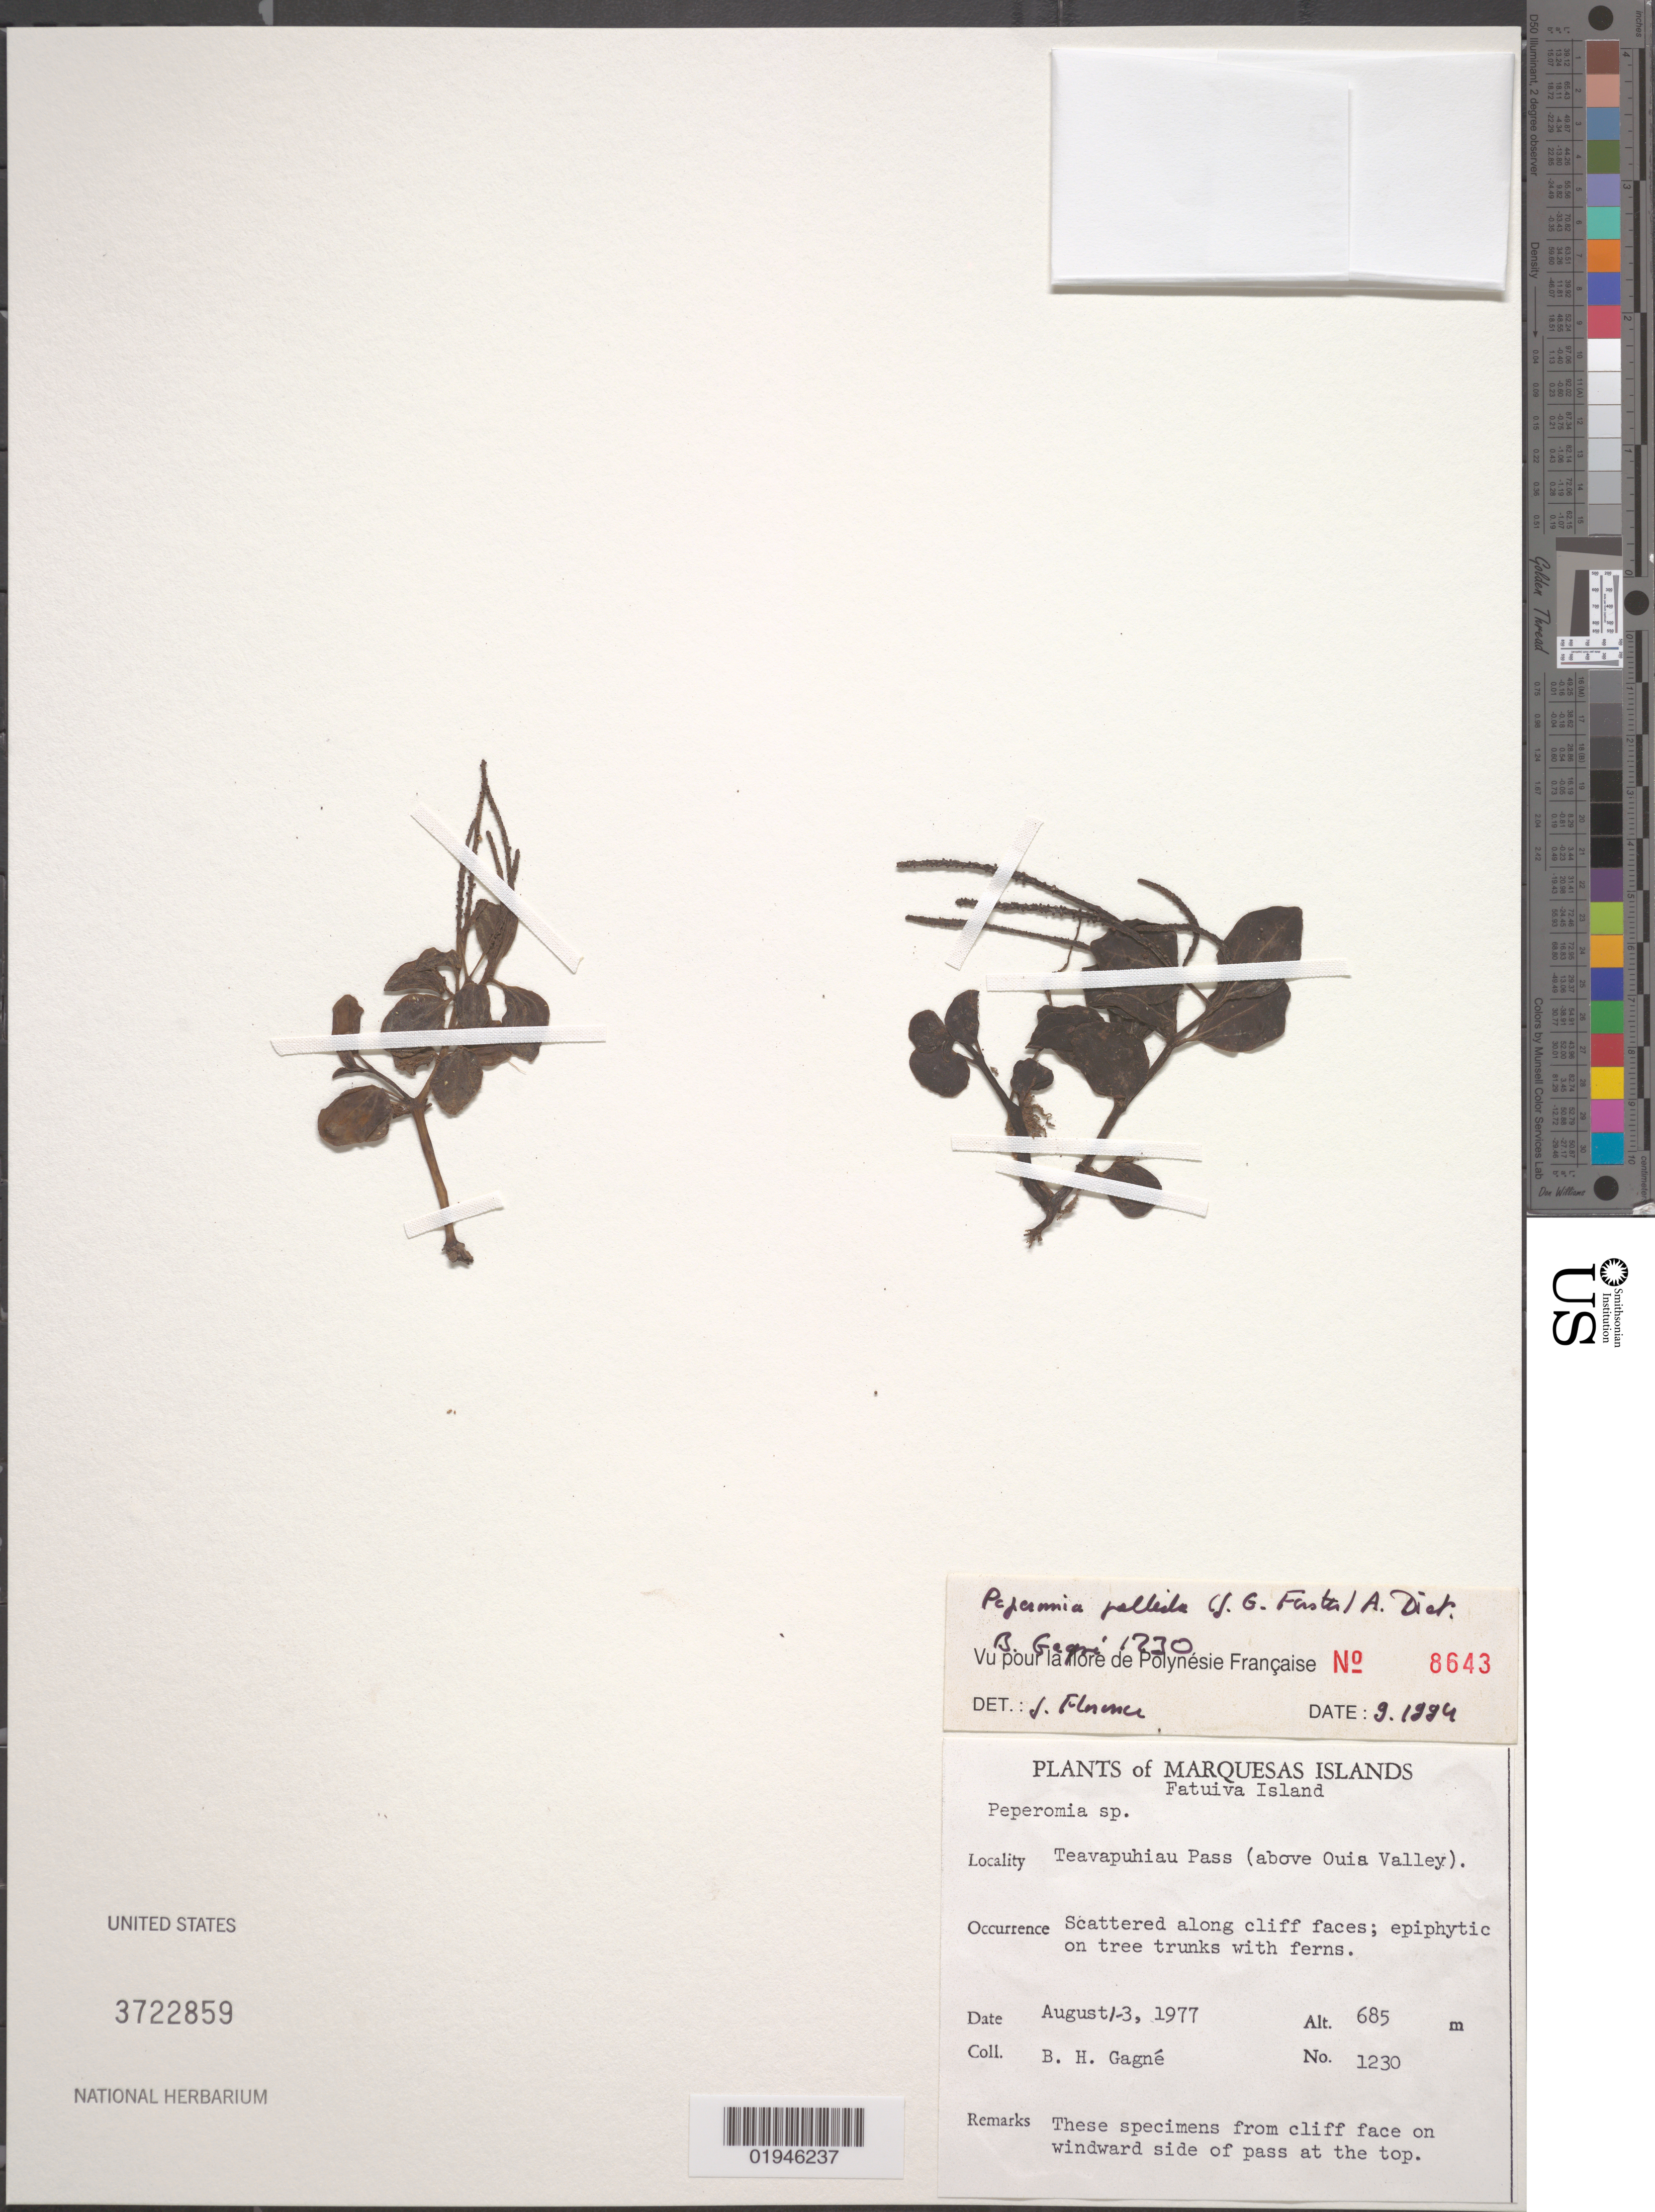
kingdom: Plantae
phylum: Tracheophyta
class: Magnoliopsida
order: Piperales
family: Piperaceae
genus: Peperomia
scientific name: Peperomia pallida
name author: (G. Forst.) Dietr.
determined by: Florence, J.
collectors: B. H. Gagné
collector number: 1230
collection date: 1977-08-01/1977-08-03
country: French Polynesia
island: Fatu Hiva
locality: Teavapuhiau Pass (above Ouia Valley)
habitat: Scattered along cliff faces; epiphytic on tree trunks with ferns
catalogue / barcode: US 3722859